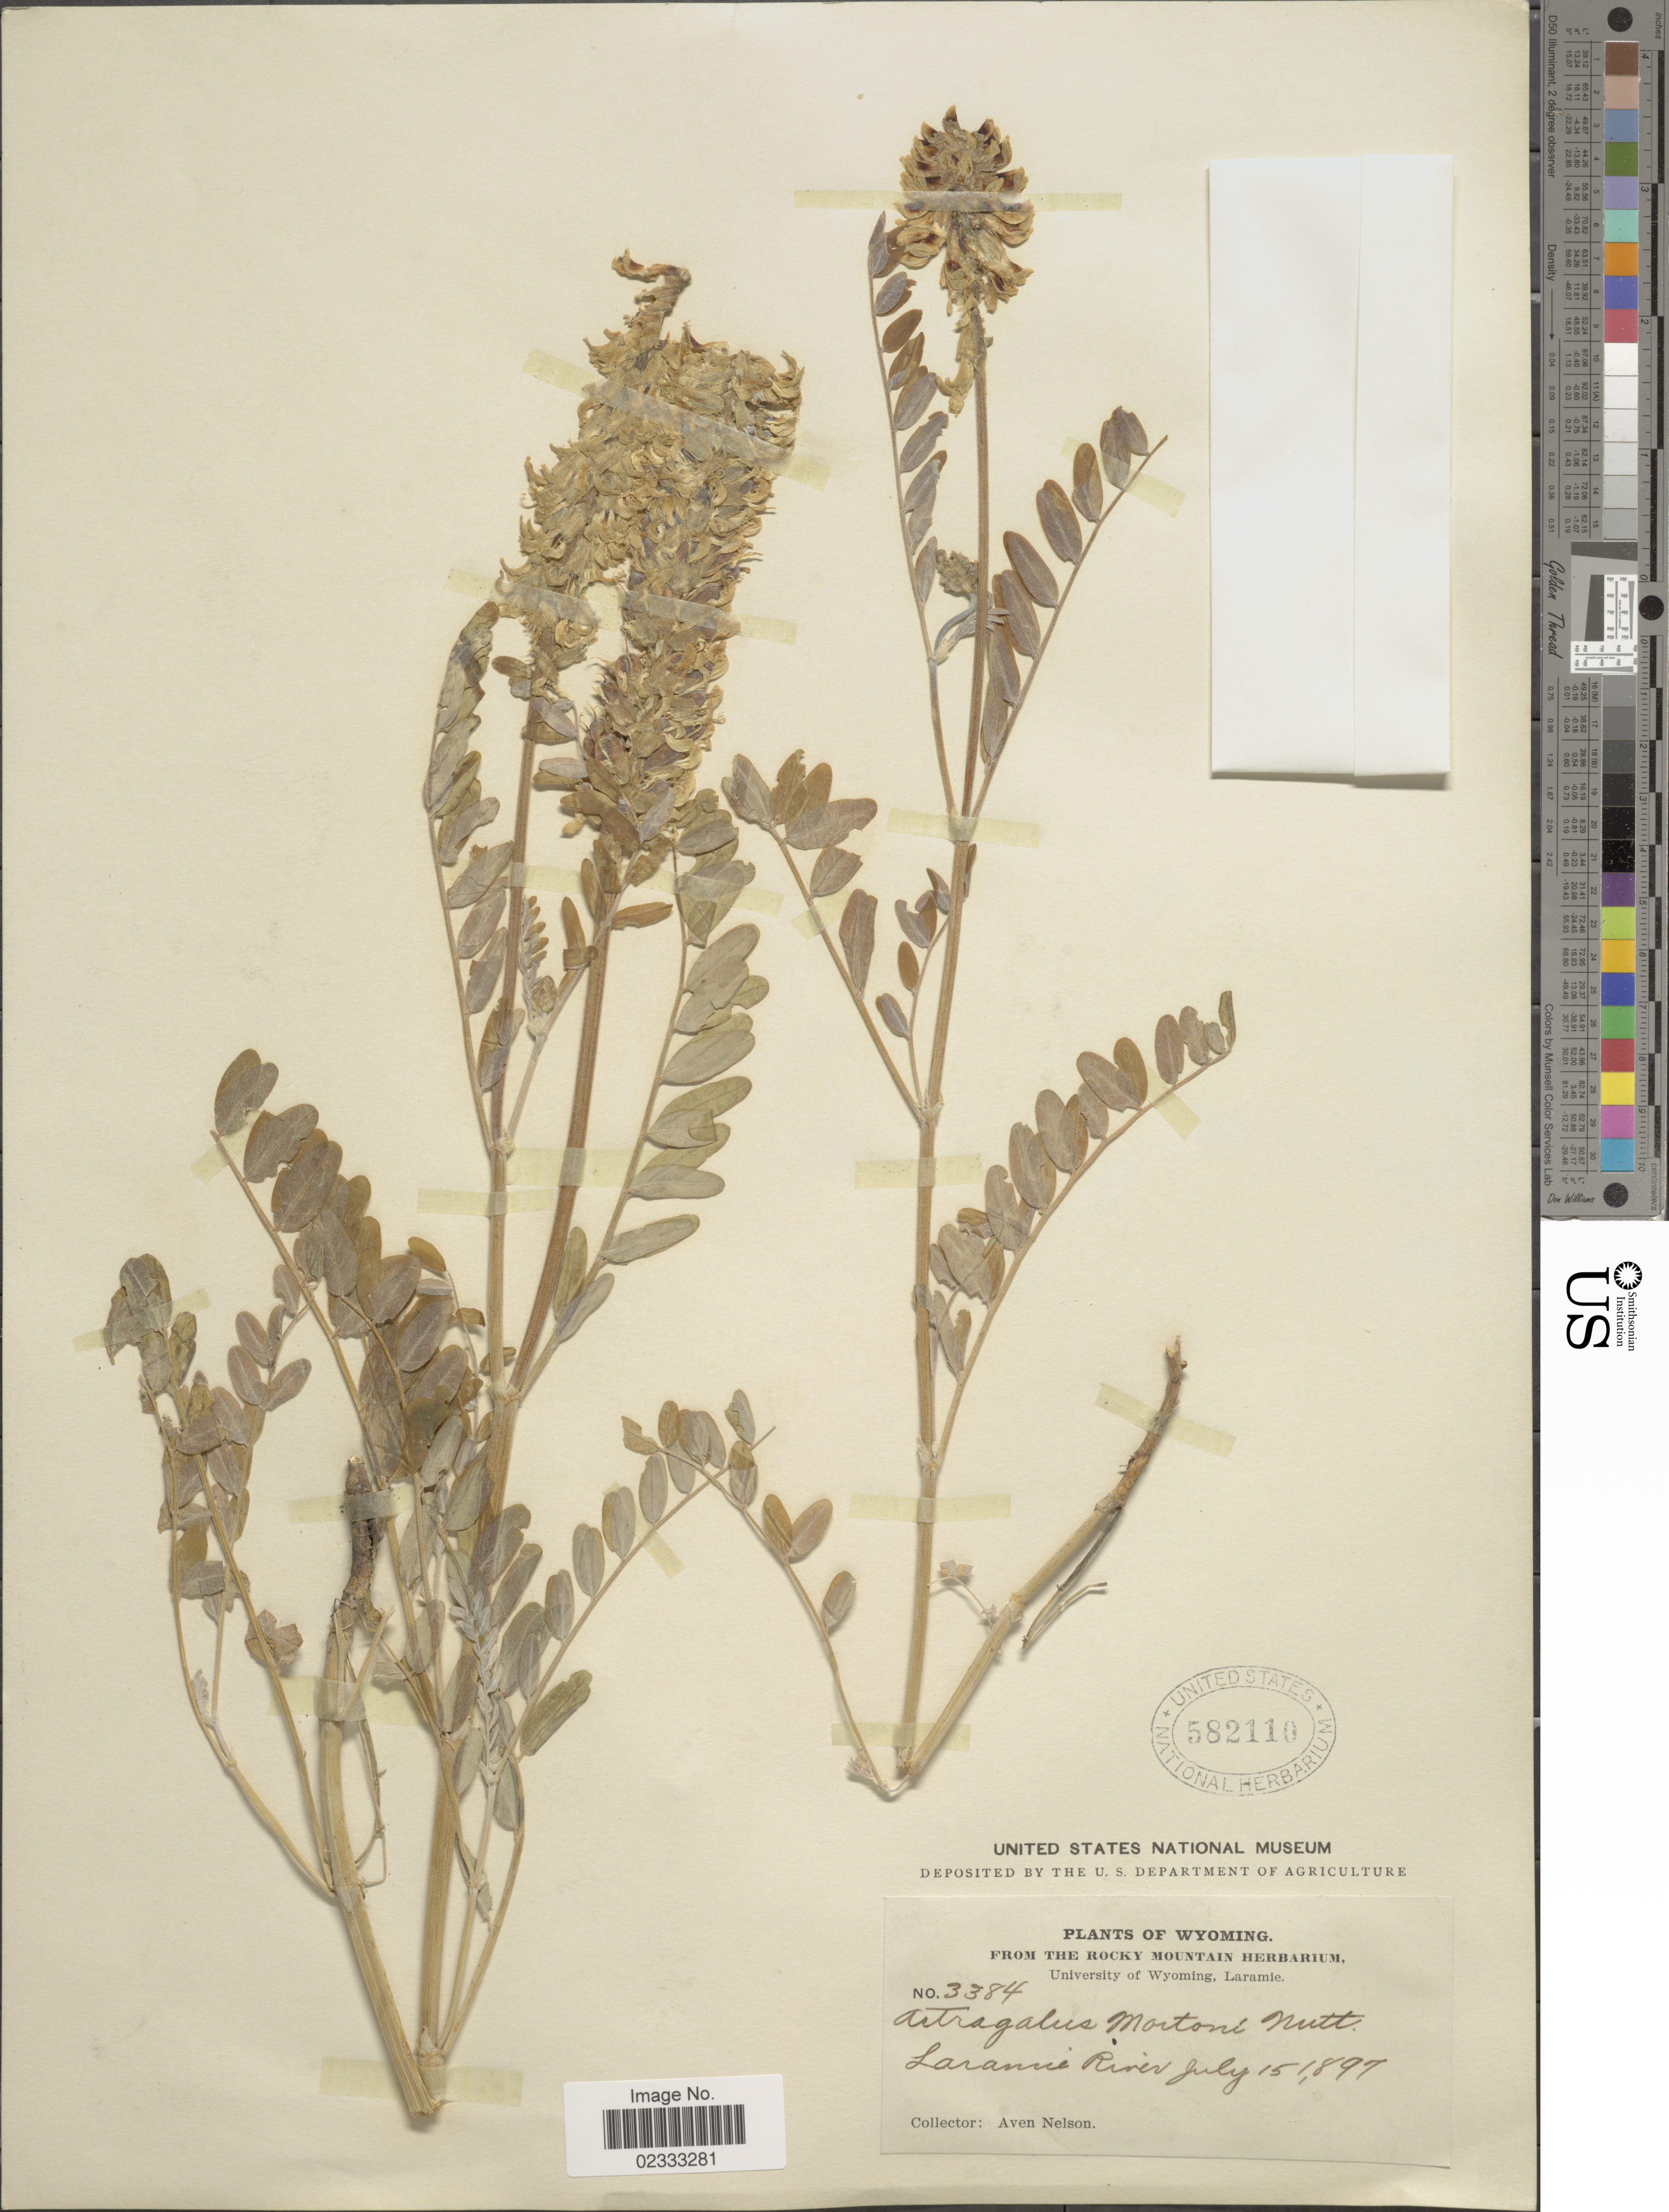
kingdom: Plantae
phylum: Tracheophyta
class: Magnoliopsida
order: Fabales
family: Fabaceae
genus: Astragalus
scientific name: Astragalus mortonii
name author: Nutt.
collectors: A. Nelson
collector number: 3384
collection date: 1897-07-15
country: United States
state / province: Wyoming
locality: Laramie River.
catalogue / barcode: US 582110